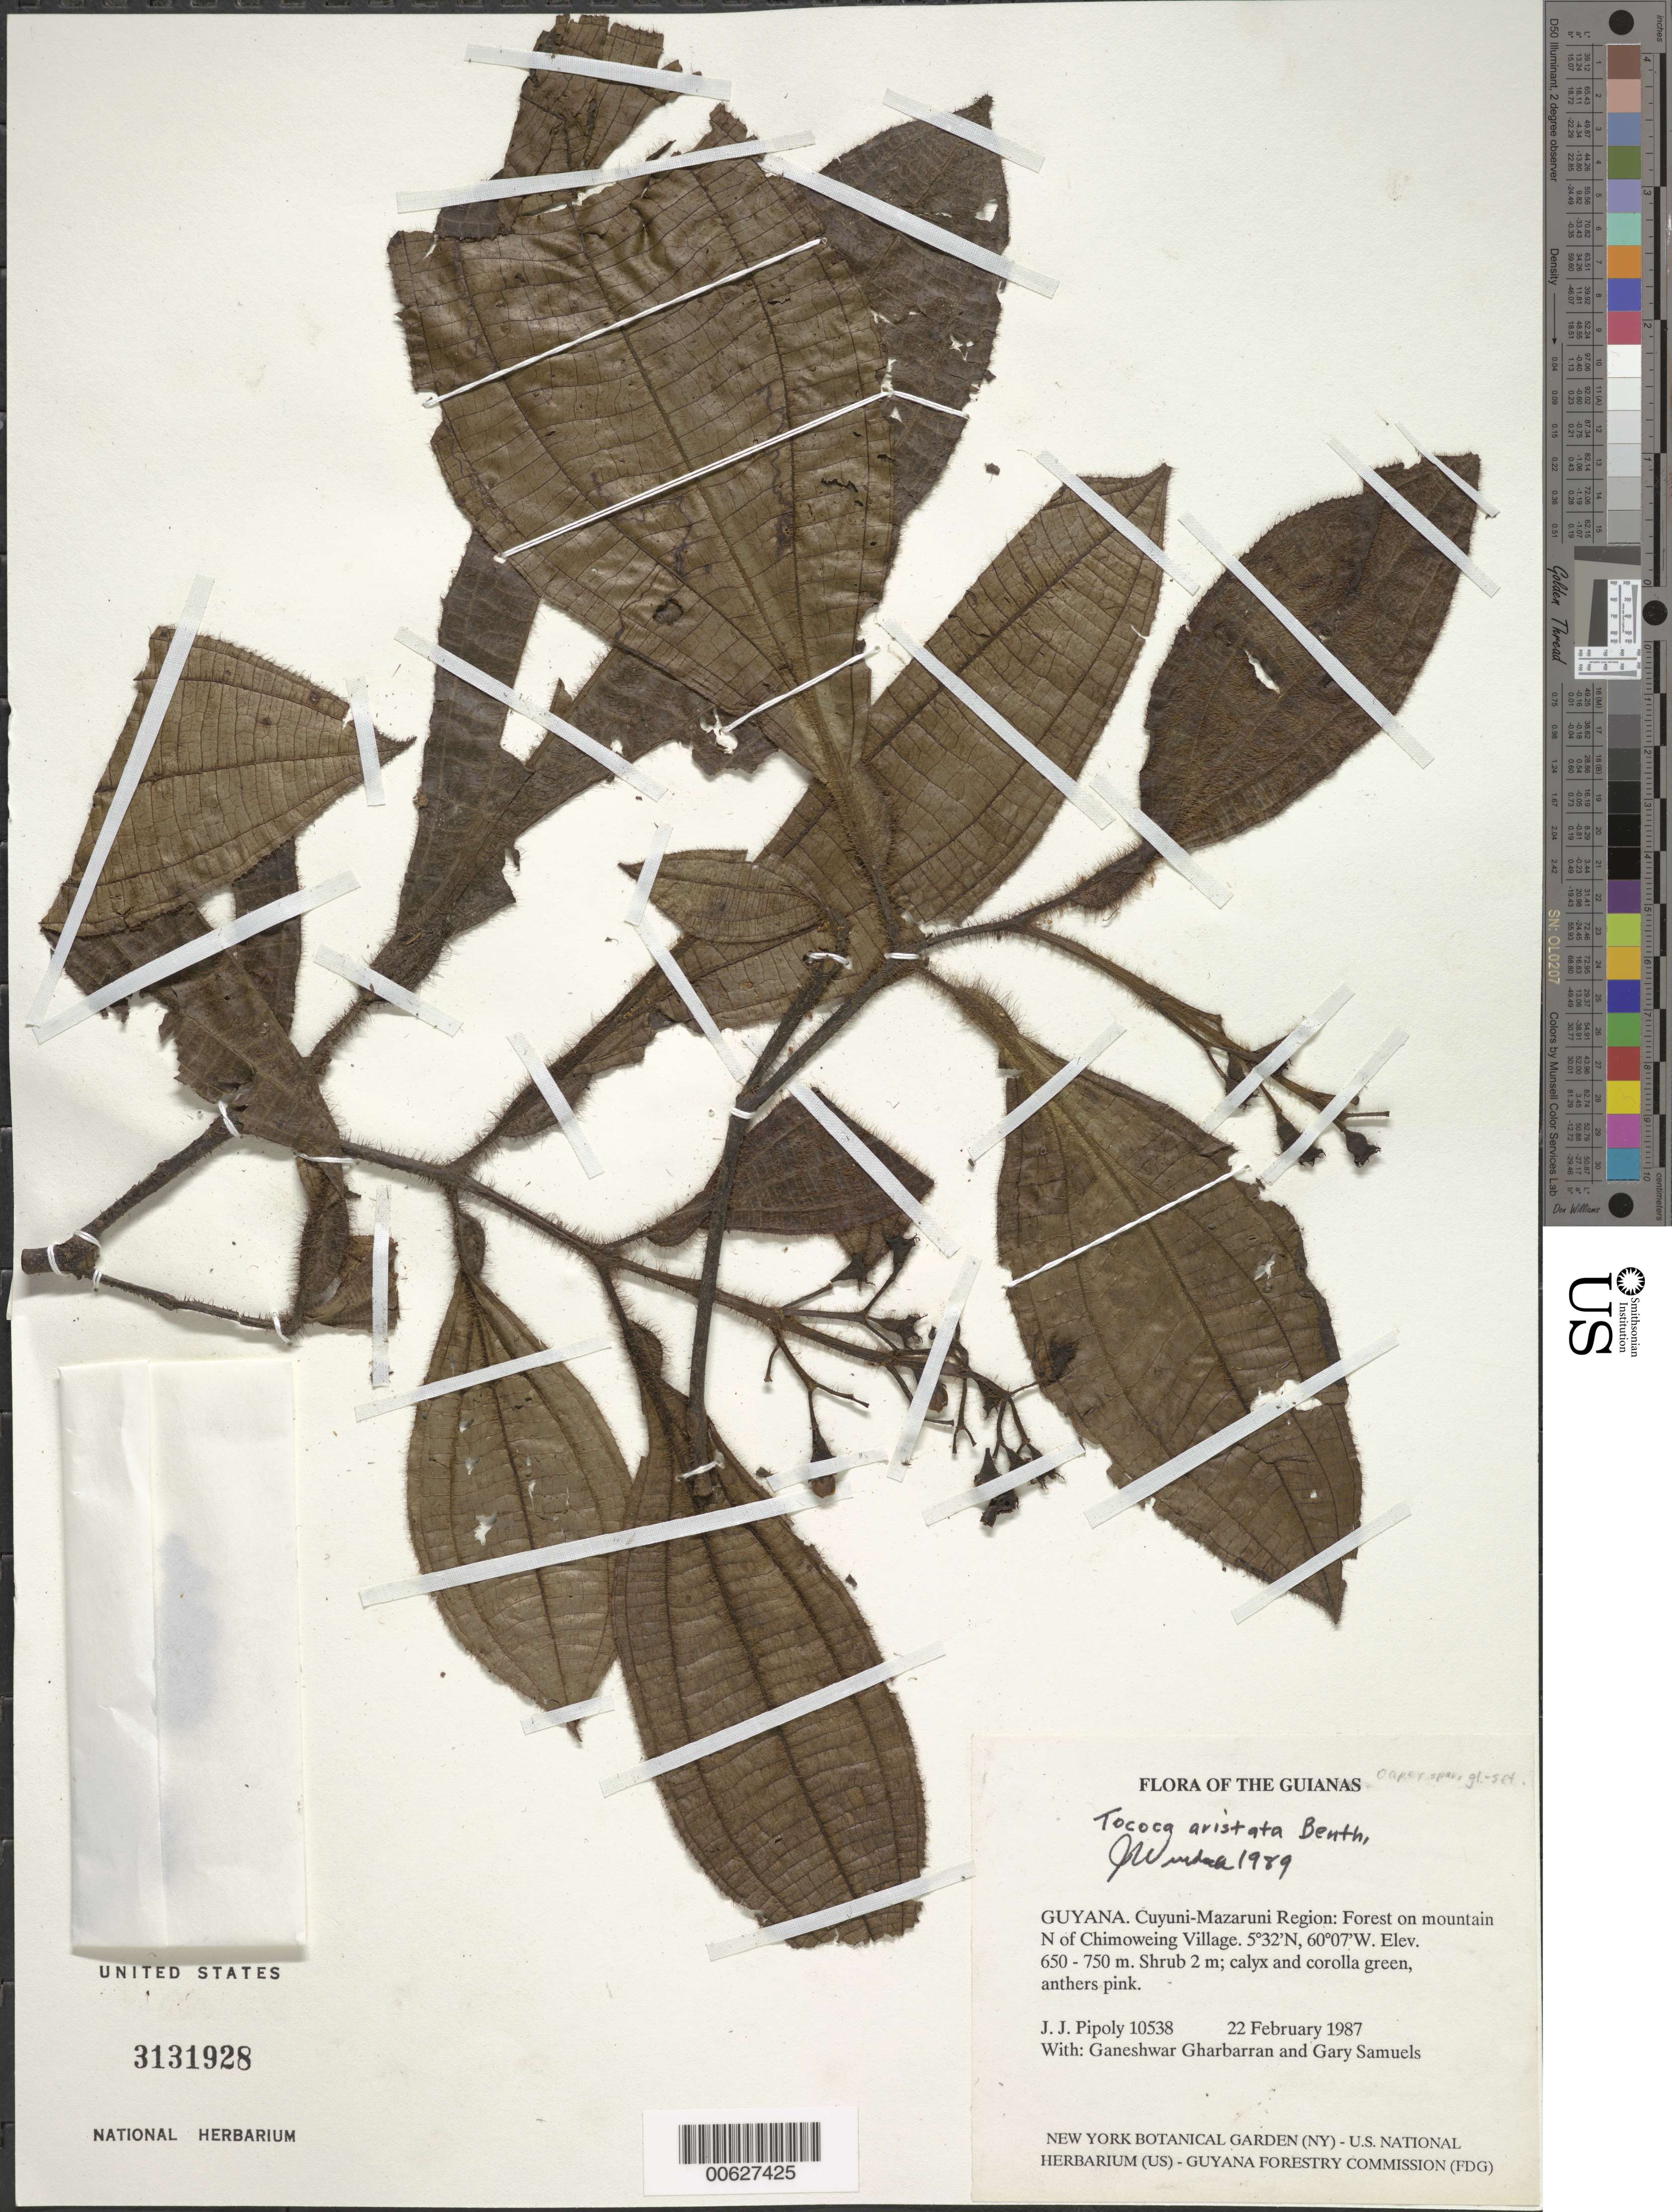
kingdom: Plantae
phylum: Tracheophyta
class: Magnoliopsida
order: Myrtales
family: Melastomataceae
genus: Tococa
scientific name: Tococa aristata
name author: Benth.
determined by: Wurdack, John J., (US), US (UNITED STATES)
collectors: J. J. Pipoly, G. Gharbarran & G. Samuels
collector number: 10538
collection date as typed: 22 February 1987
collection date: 1987-02-22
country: Guyana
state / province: Cuyuni-Mazaruni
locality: Mountain N of Chinoweing Village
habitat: Forest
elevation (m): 650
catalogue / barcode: US 3131928